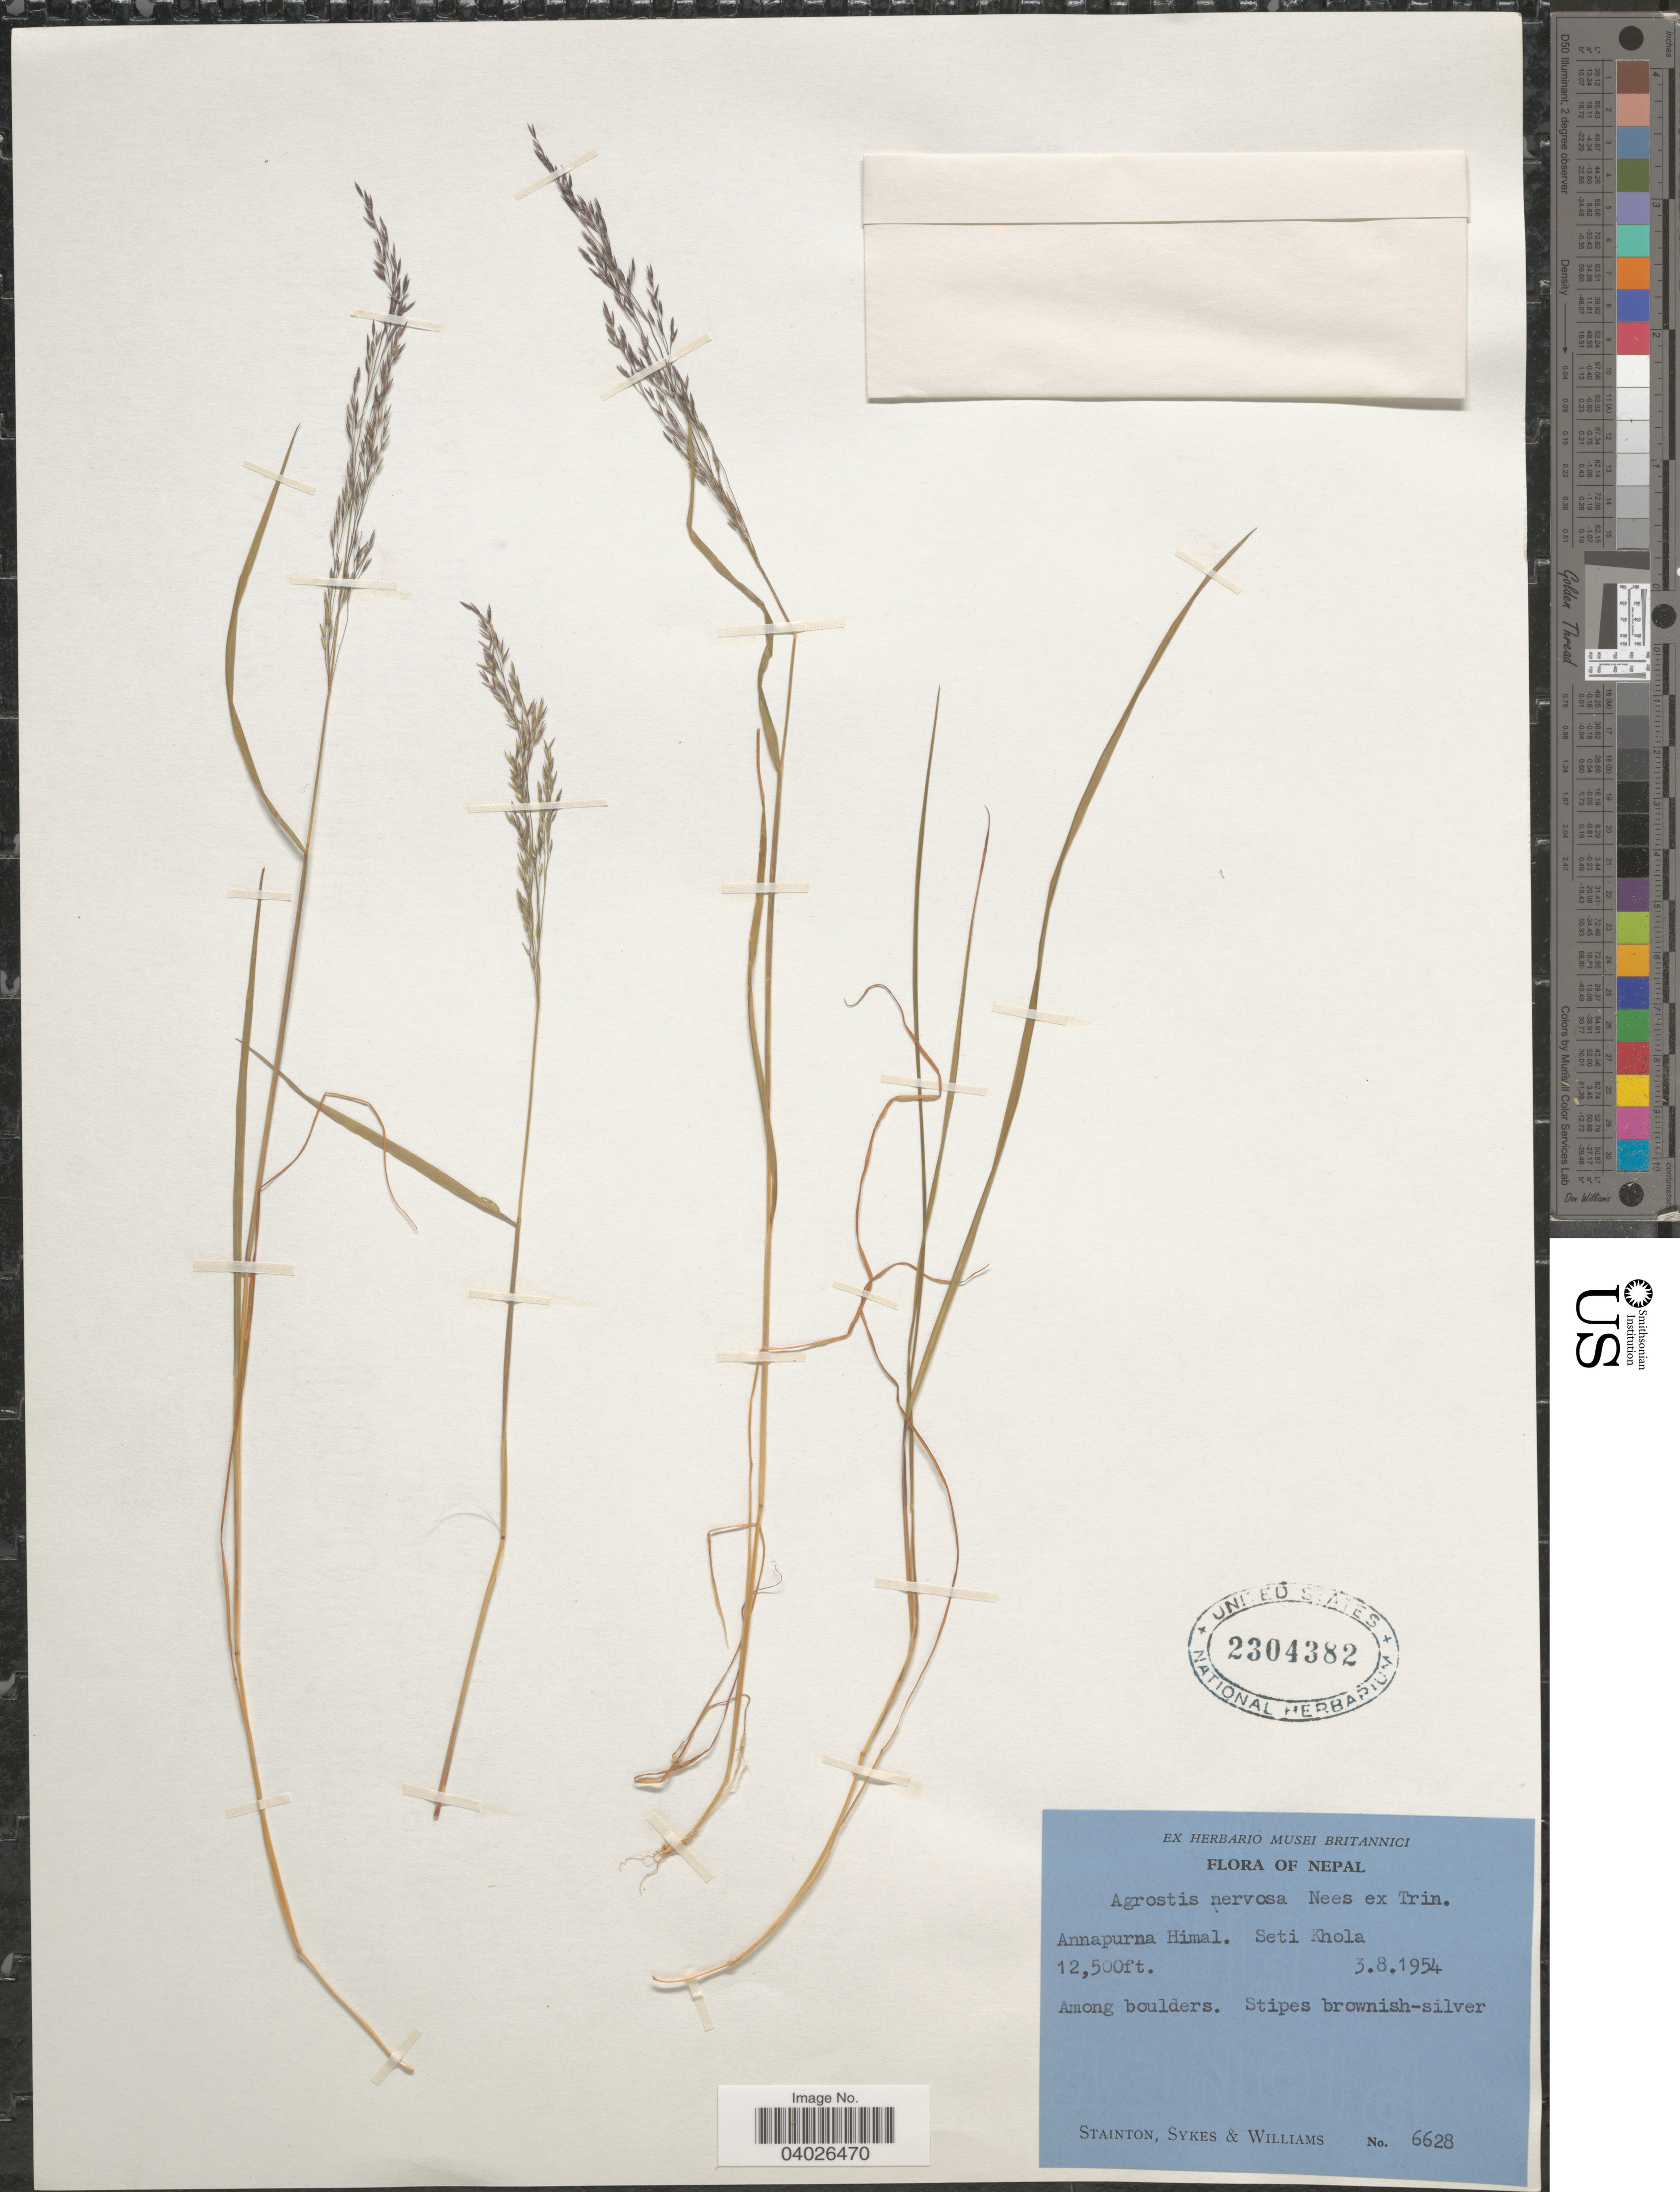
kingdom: Plantae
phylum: Tracheophyta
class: Liliopsida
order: Poales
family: Poaceae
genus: Agrostis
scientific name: Agrostis nervosa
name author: Nees ex Trin.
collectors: -. Stainton, Sykes, -- & -- Williams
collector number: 6628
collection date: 1954-08-03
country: Nepal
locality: Annapurna Himal. Seti Khola.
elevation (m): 3810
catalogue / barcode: US 2304382